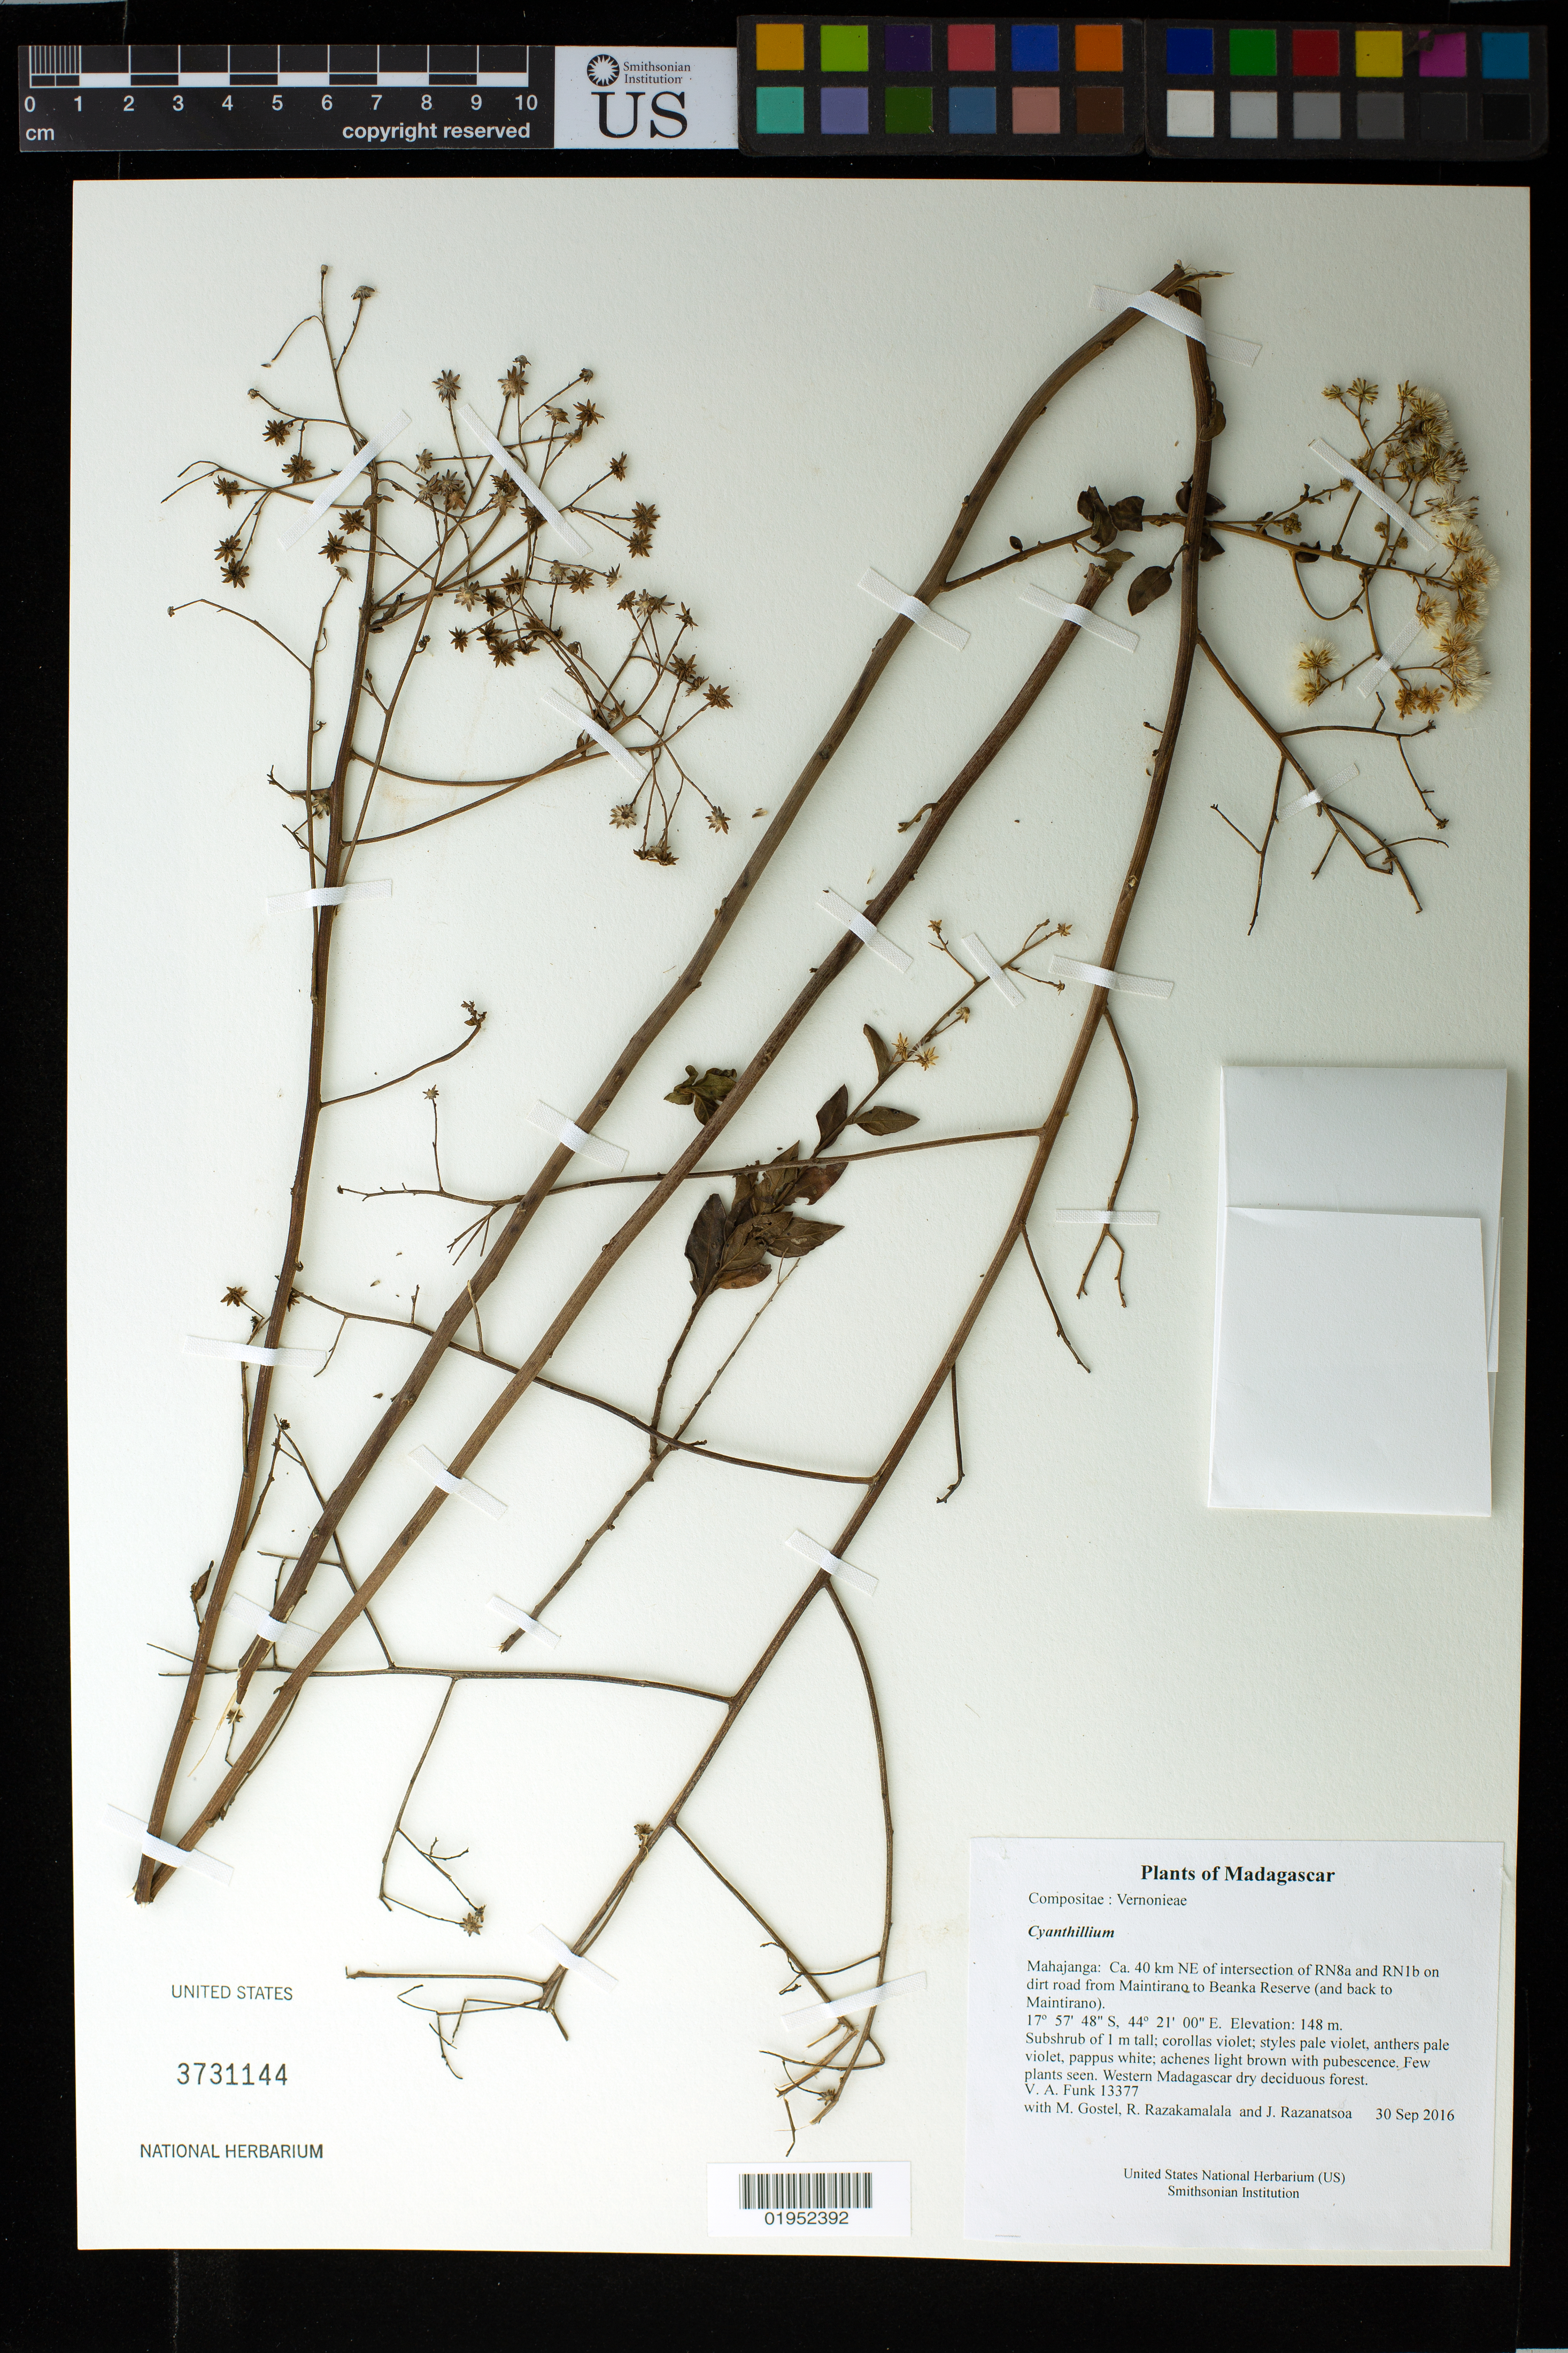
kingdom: Plantae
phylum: Tracheophyta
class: Magnoliopsida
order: Asterales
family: Asteraceae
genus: Cyanthillium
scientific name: Cyanthillium sp.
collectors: M. R. Gostel, R. Razakamalala & J. Razanatsoa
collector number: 13377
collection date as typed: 30 Sep 2016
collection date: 2016-09-30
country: Madagascar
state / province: Melaky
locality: Ca. 40 km NE of intersection of RN8a and RN1b on dirt road from Maintirano to Beanka Reserve (and back to Maintirano)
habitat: Western Madagascar dry deciduous forest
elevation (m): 148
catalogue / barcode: US 3731144